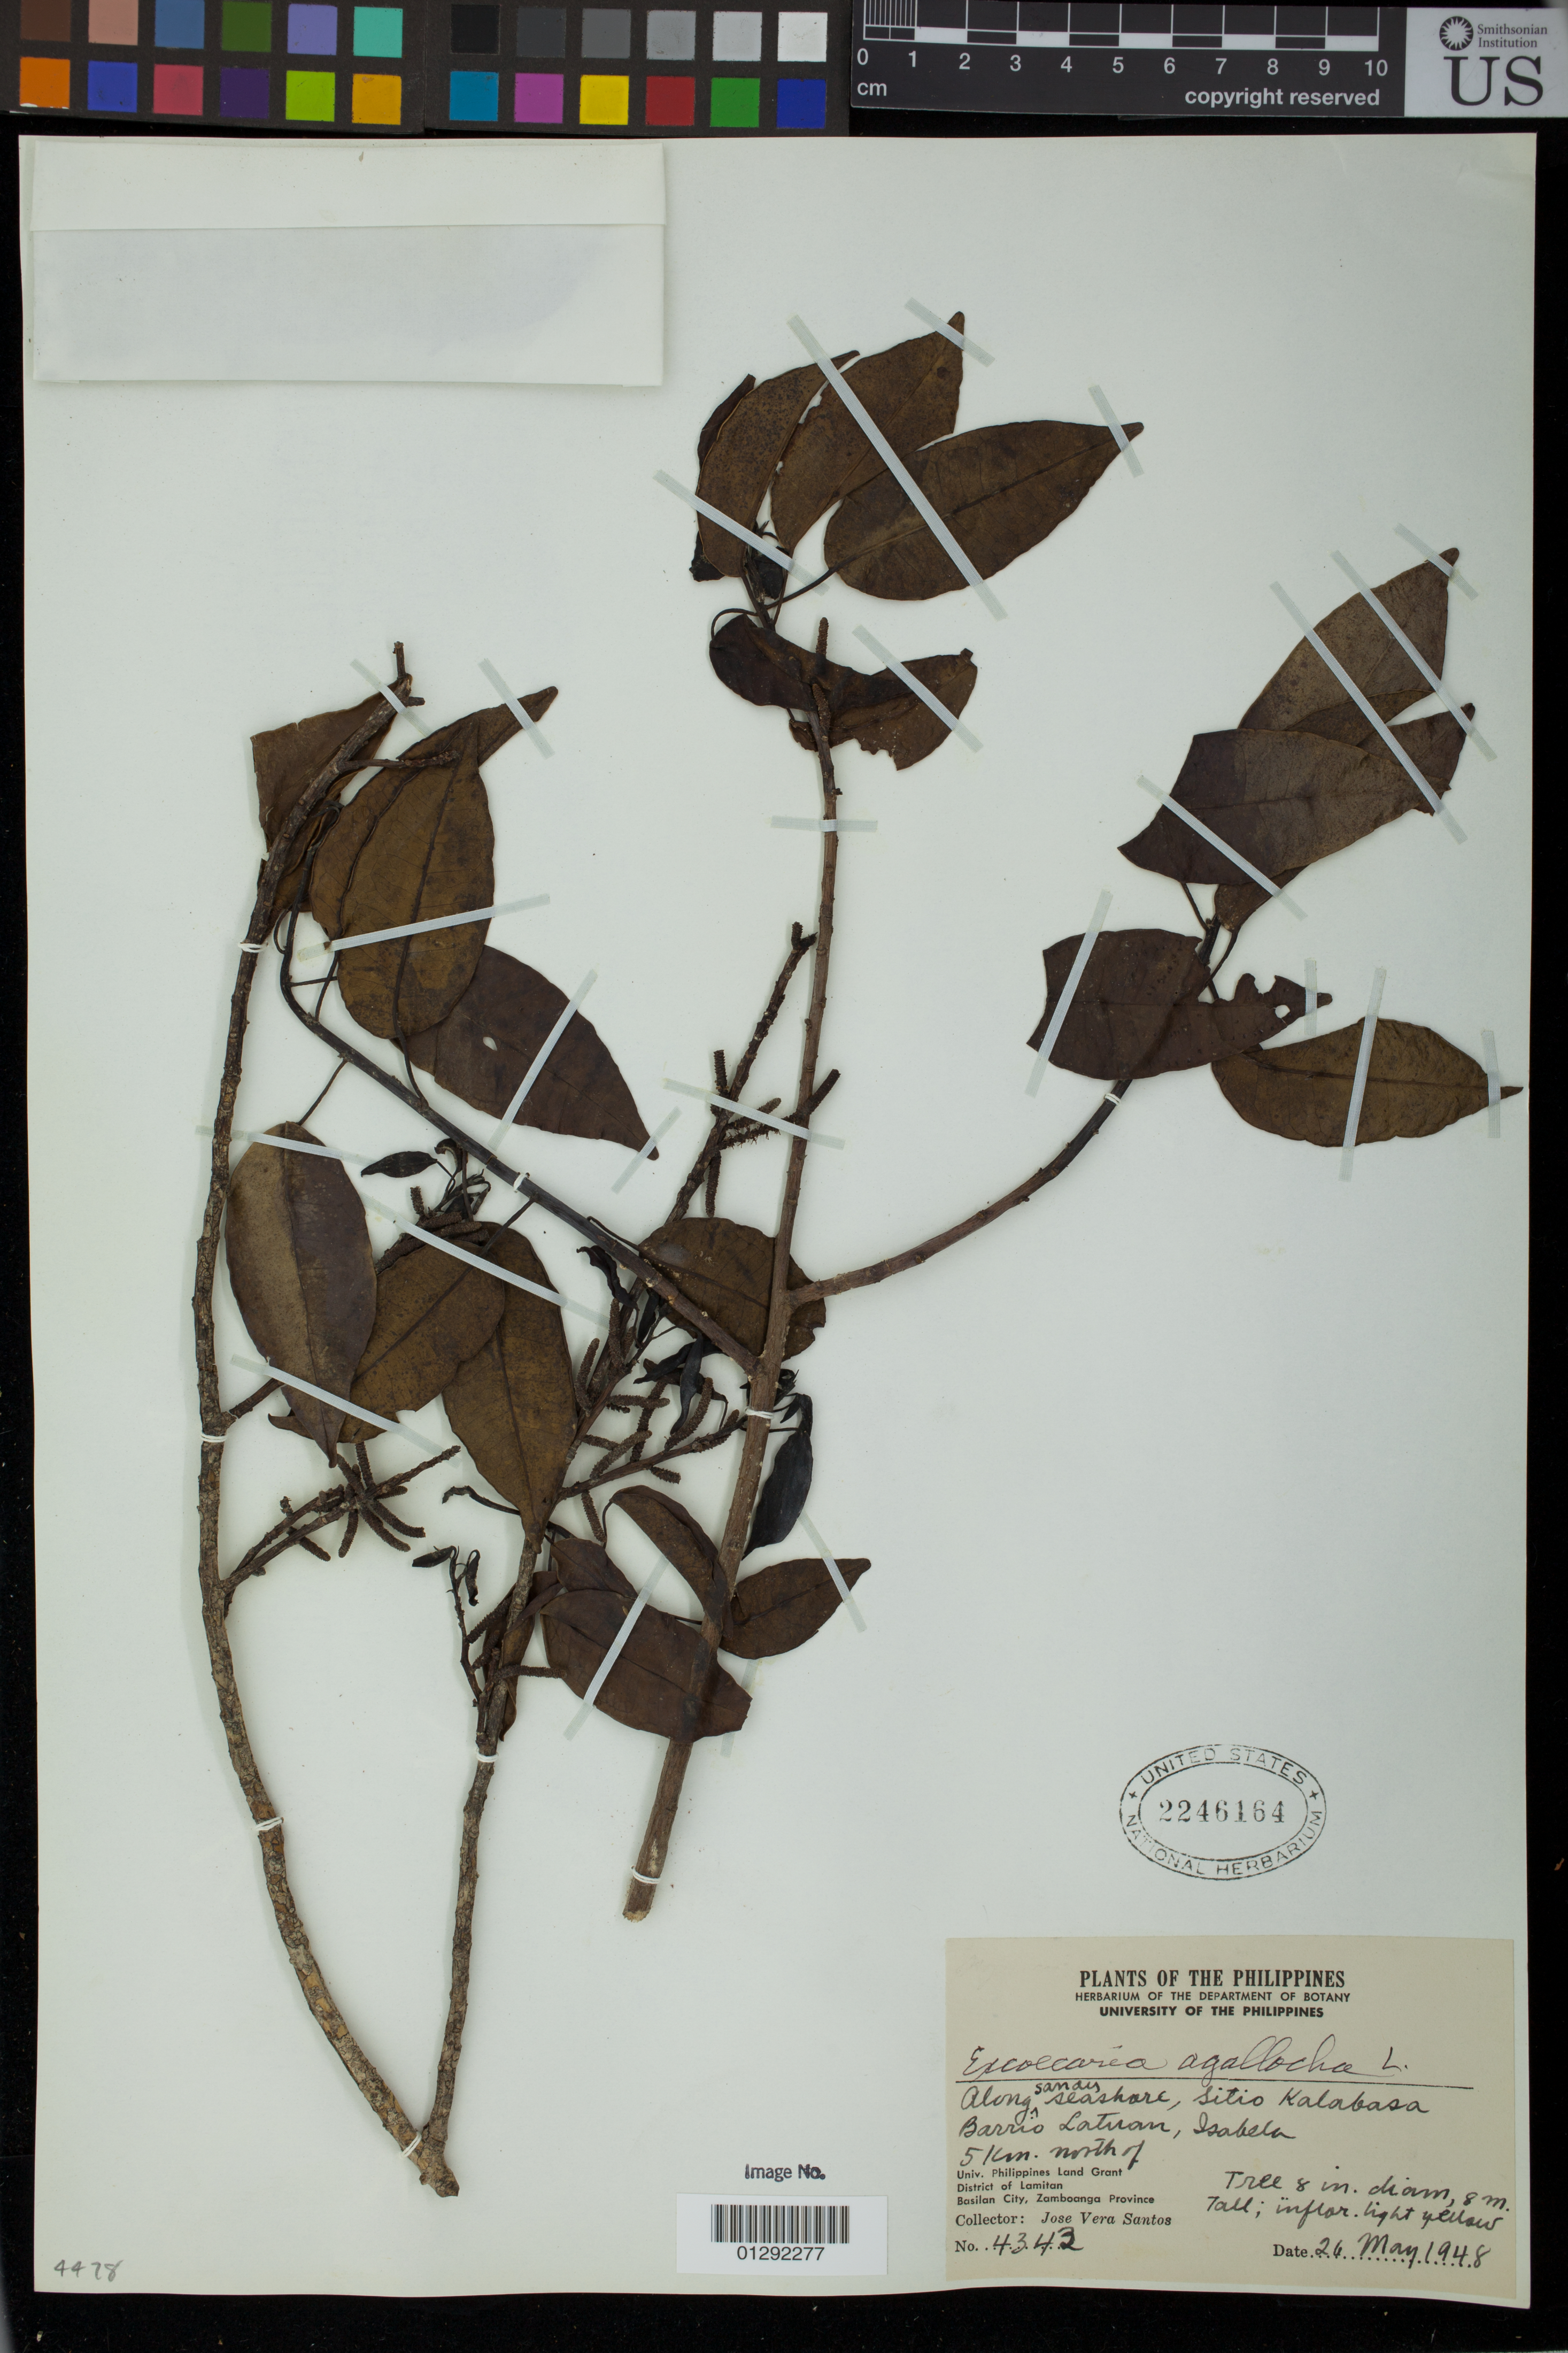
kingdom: Plantae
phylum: Tracheophyta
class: Magnoliopsida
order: Malpighiales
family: Euphorbiaceae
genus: Excoecaria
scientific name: Excoecaria agallocha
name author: L.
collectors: J. Vera Santos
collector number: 4343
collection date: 1948-05-26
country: Philippines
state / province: Muslim Mindanao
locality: Sitio Kalabasa. Barrio Latuan, Isabela 5 km north of Univ. Philippines Land Grant, Lamitan, Basilan City, Zamboanga Province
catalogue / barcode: US 2246164